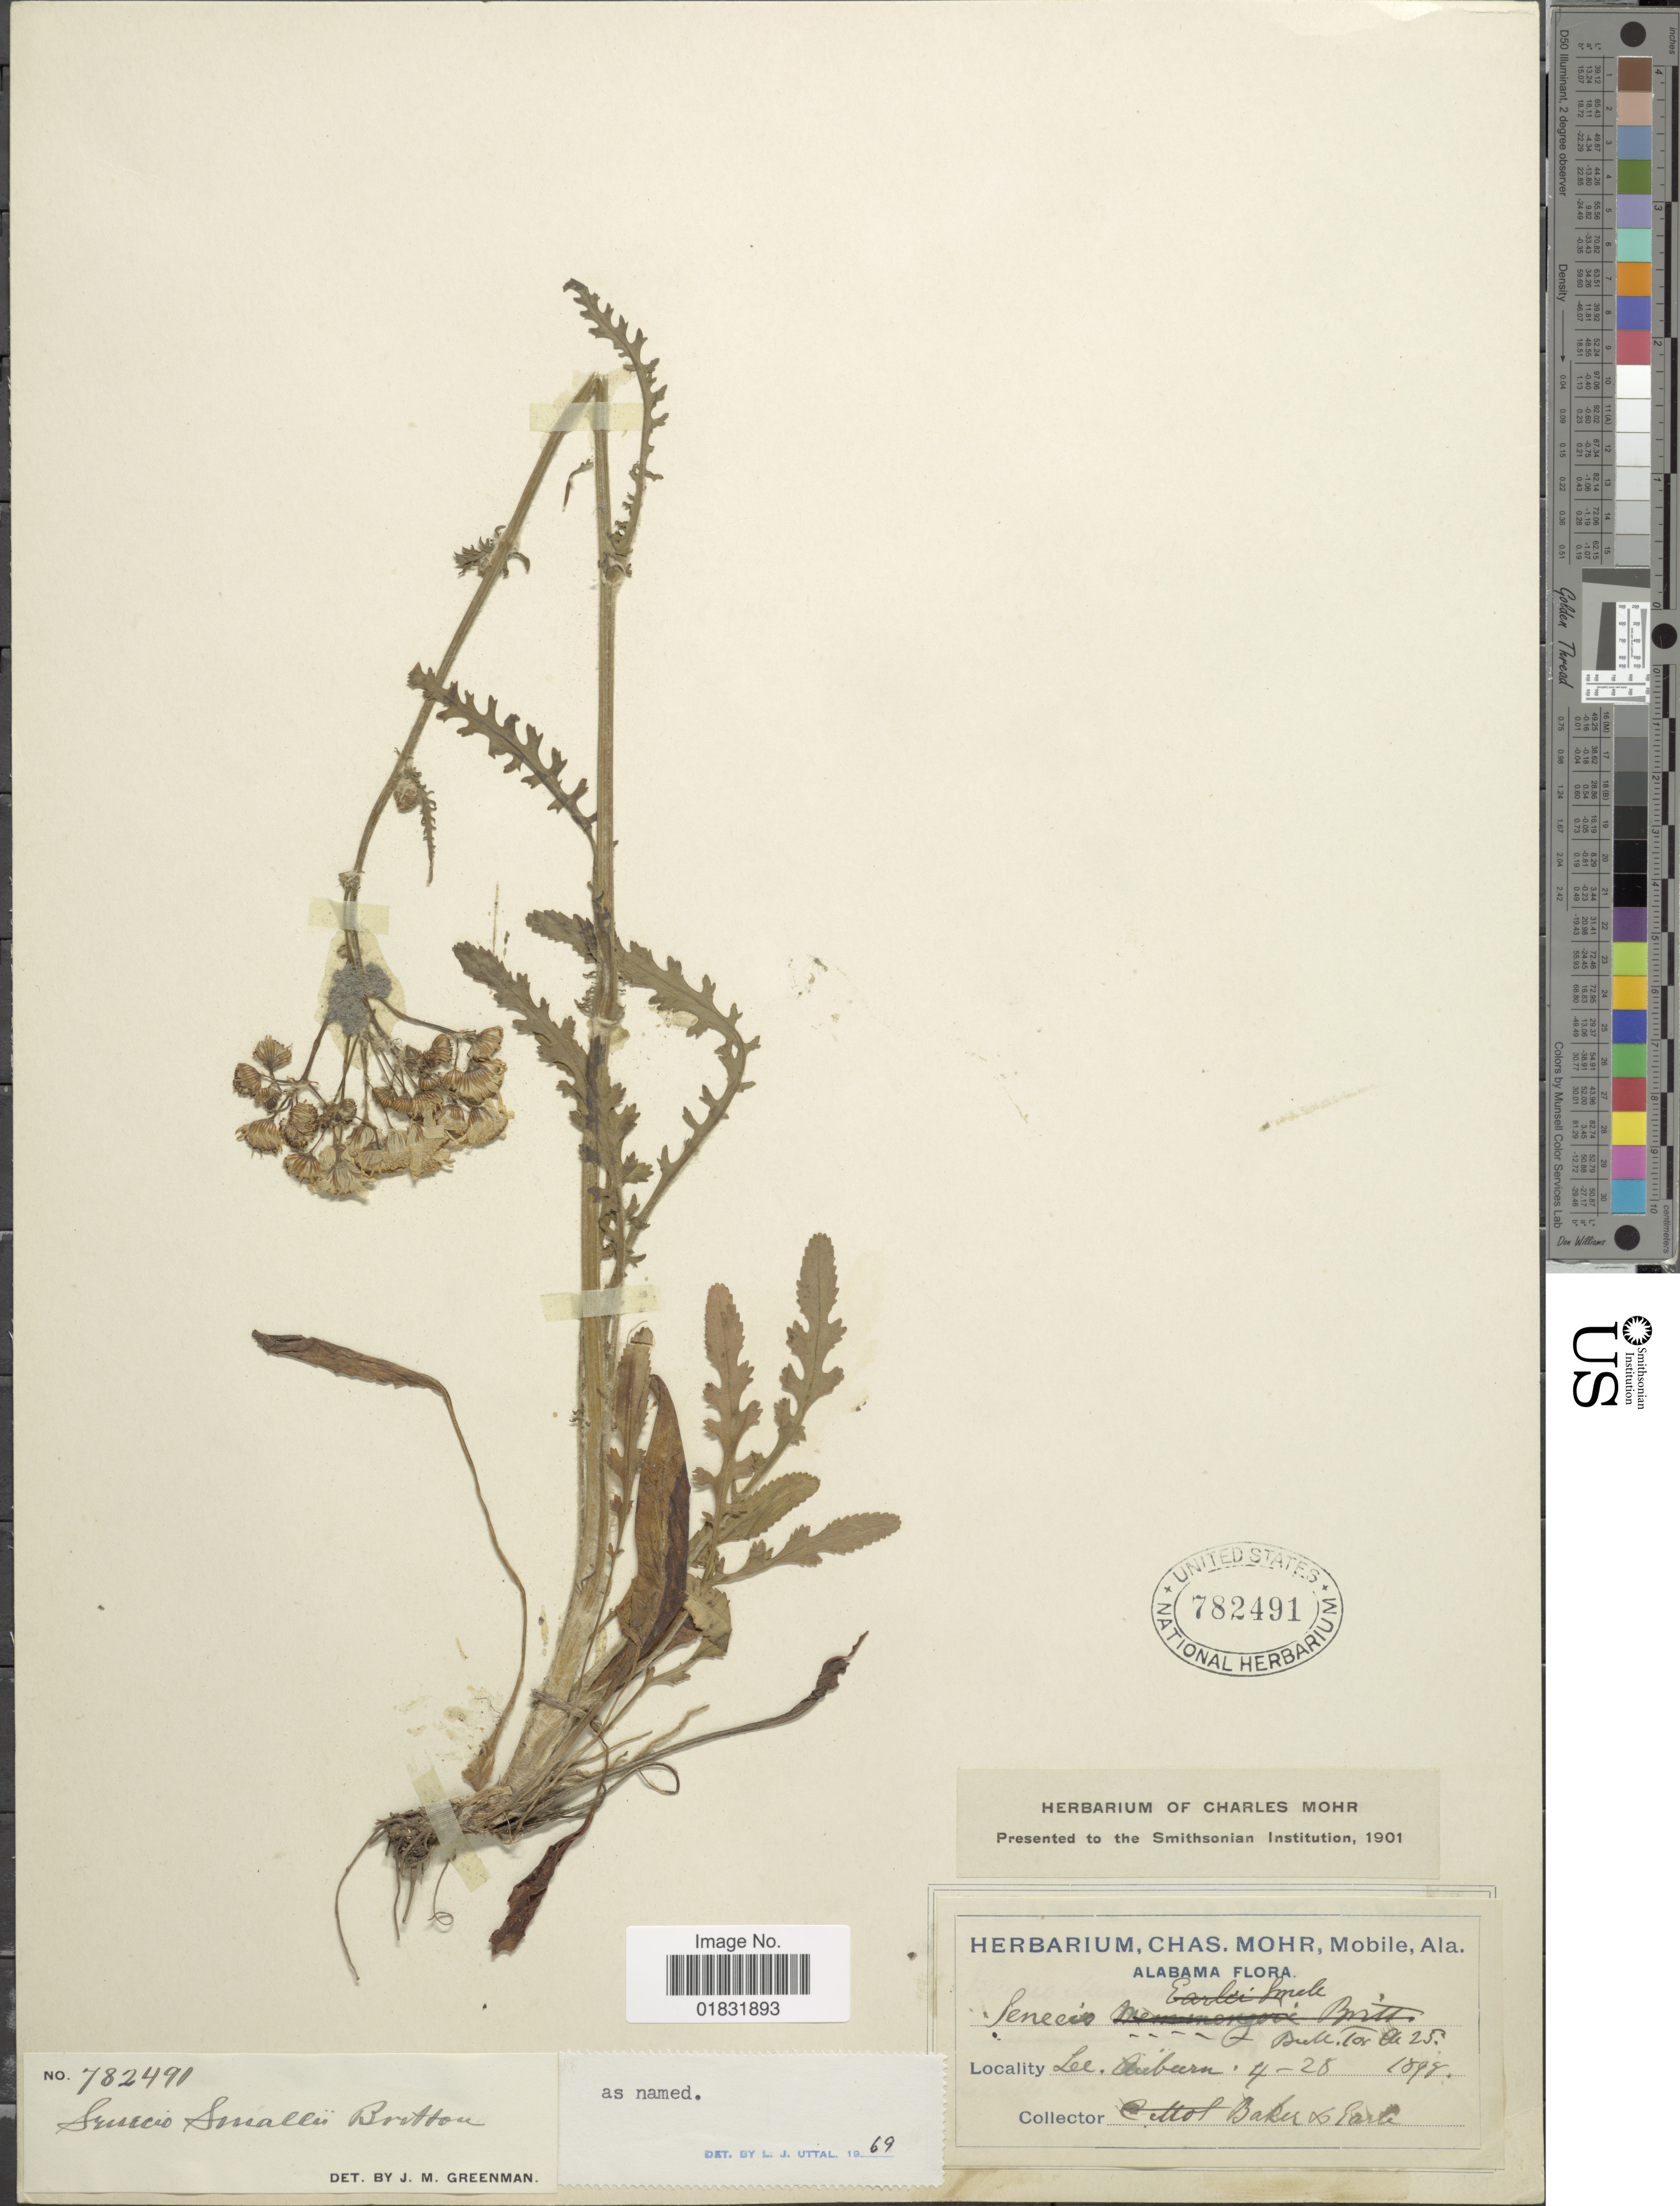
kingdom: Plantae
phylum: Tracheophyta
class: Magnoliopsida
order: Asterales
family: Asteraceae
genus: Packera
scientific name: Packera smallii Britton comb ined.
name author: Britton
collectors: -- Baker & -. Earle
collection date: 1898-04-28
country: United States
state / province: Alabama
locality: Lee Auburn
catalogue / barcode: US 782491